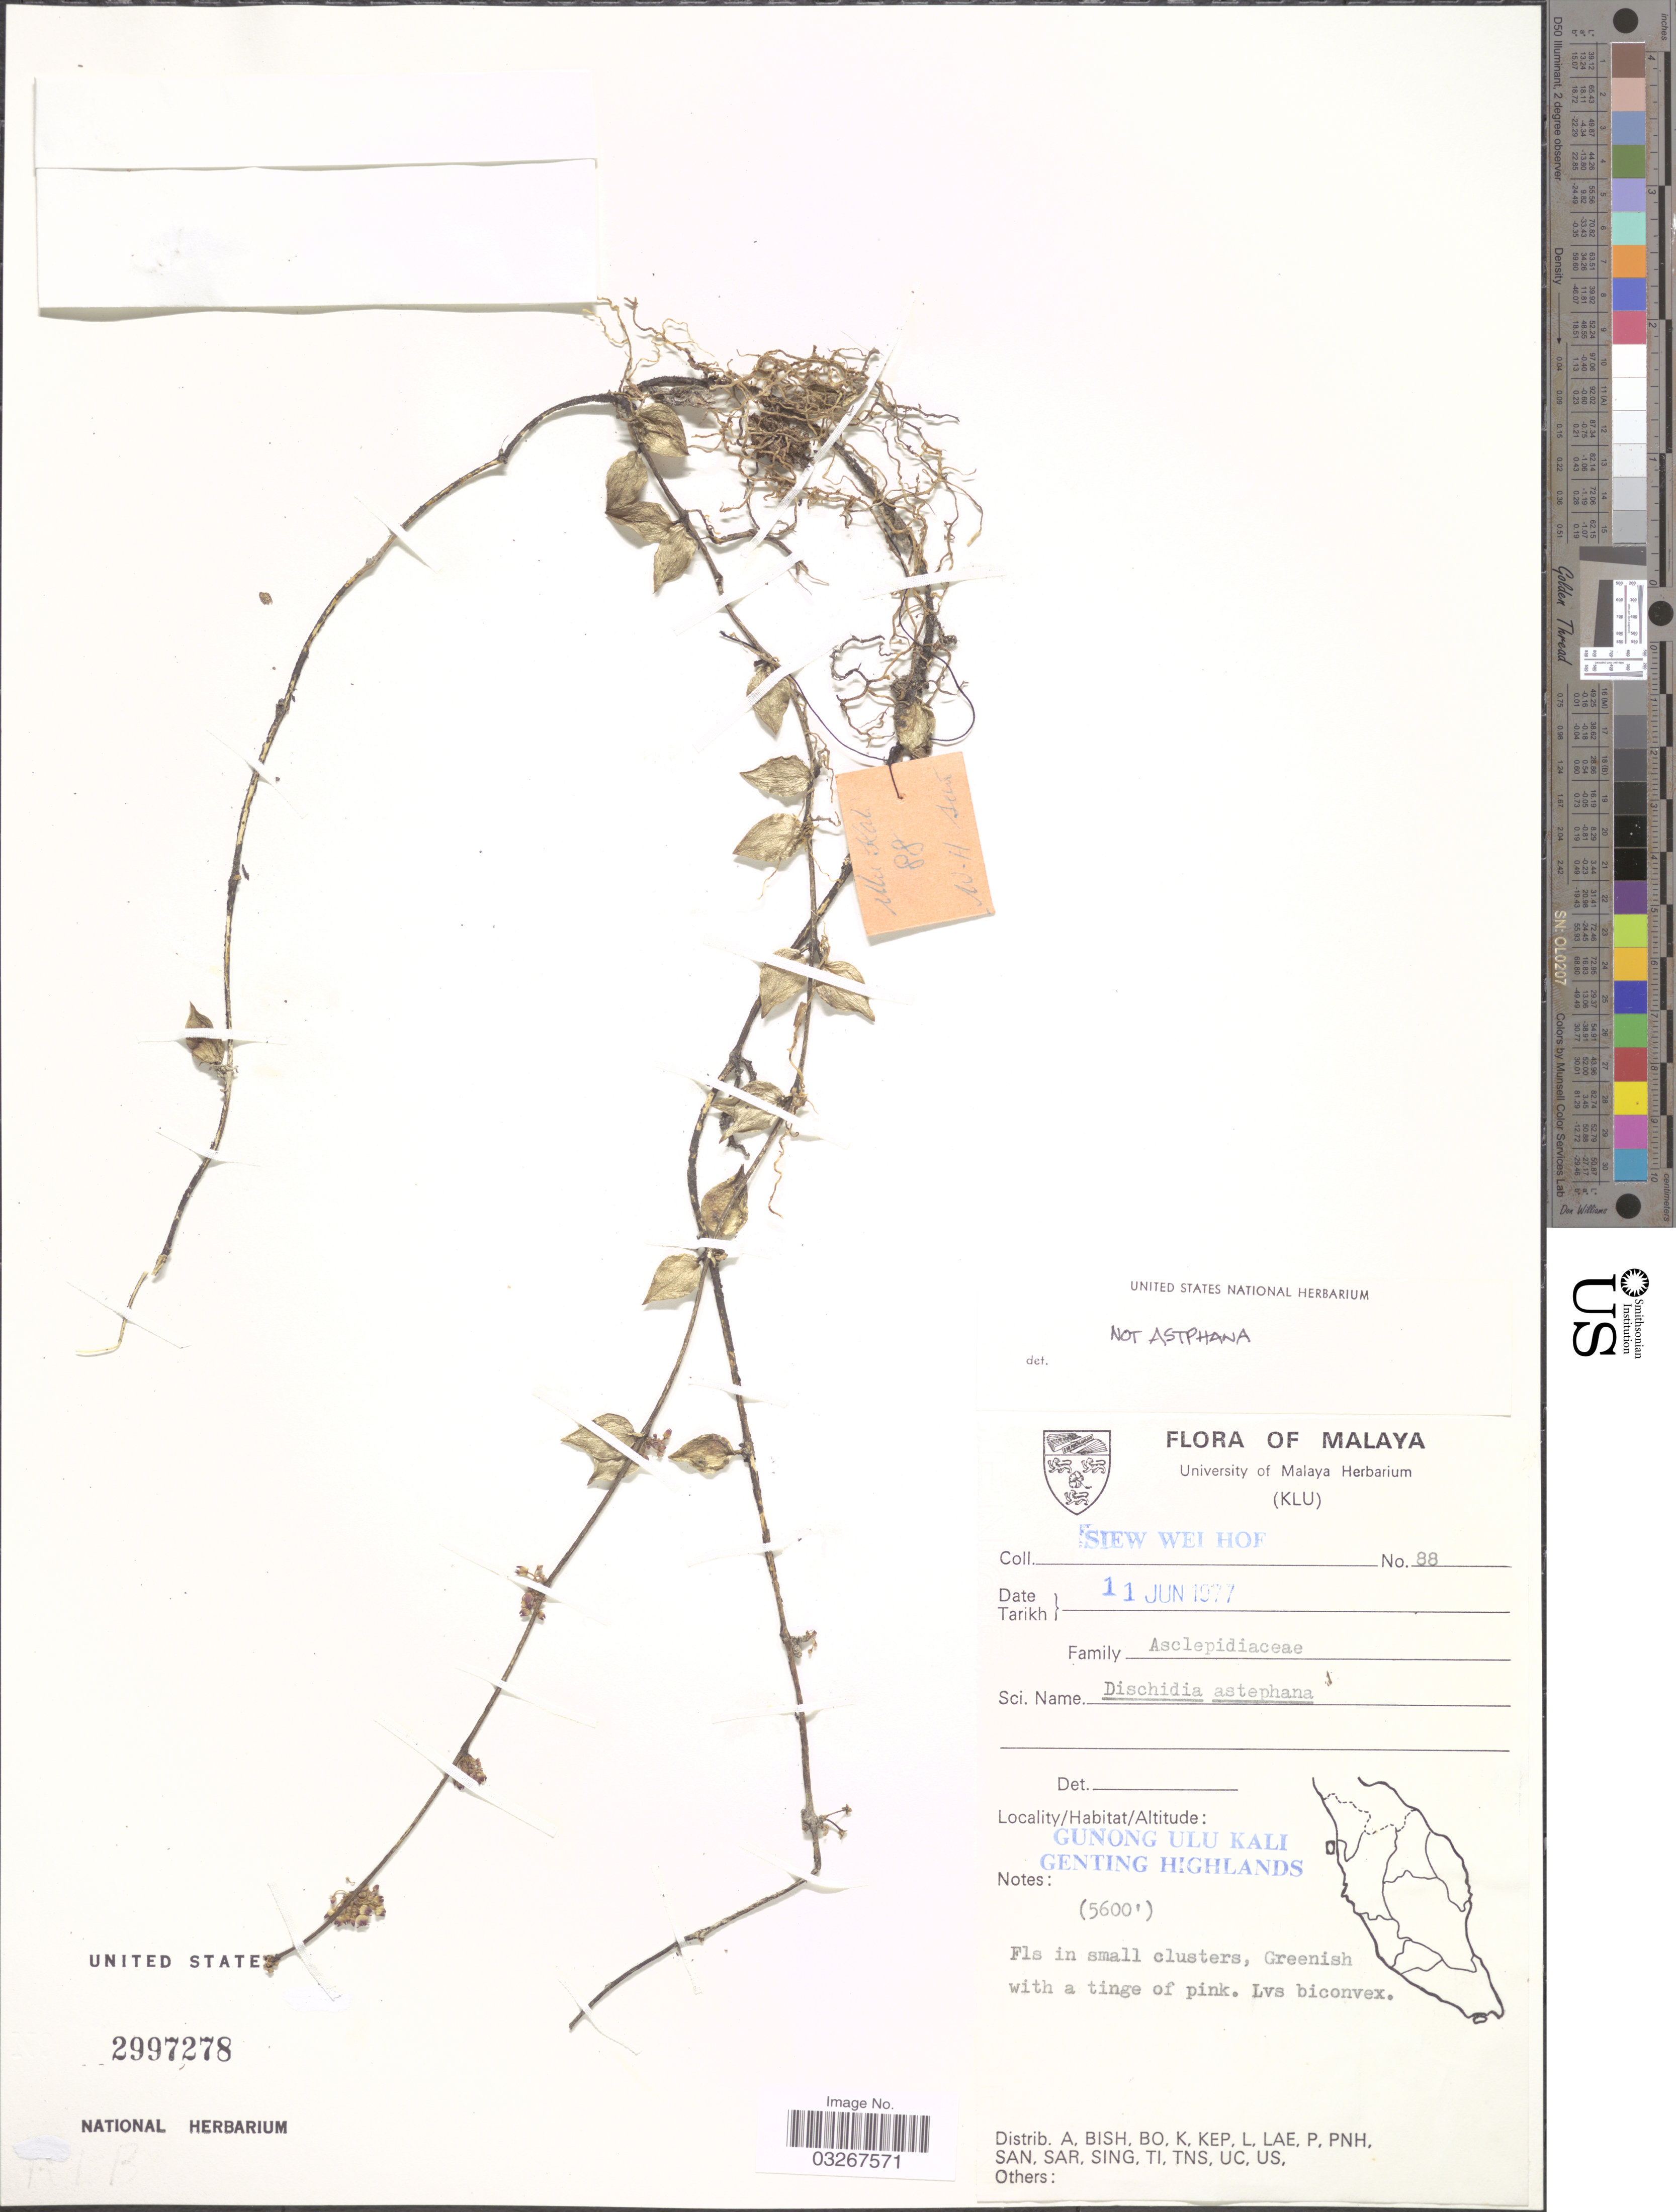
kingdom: Plantae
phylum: Tracheophyta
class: Magnoliopsida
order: Gentianales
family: Apocynaceae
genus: Dischidia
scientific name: Dischidia nummularia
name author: R. Br.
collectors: W. H. Siew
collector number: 88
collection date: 1977-06-11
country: Malaysia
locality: Malaya, Gunong Ulu Kali, Genting Highlands.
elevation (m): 1707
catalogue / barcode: US 2997278